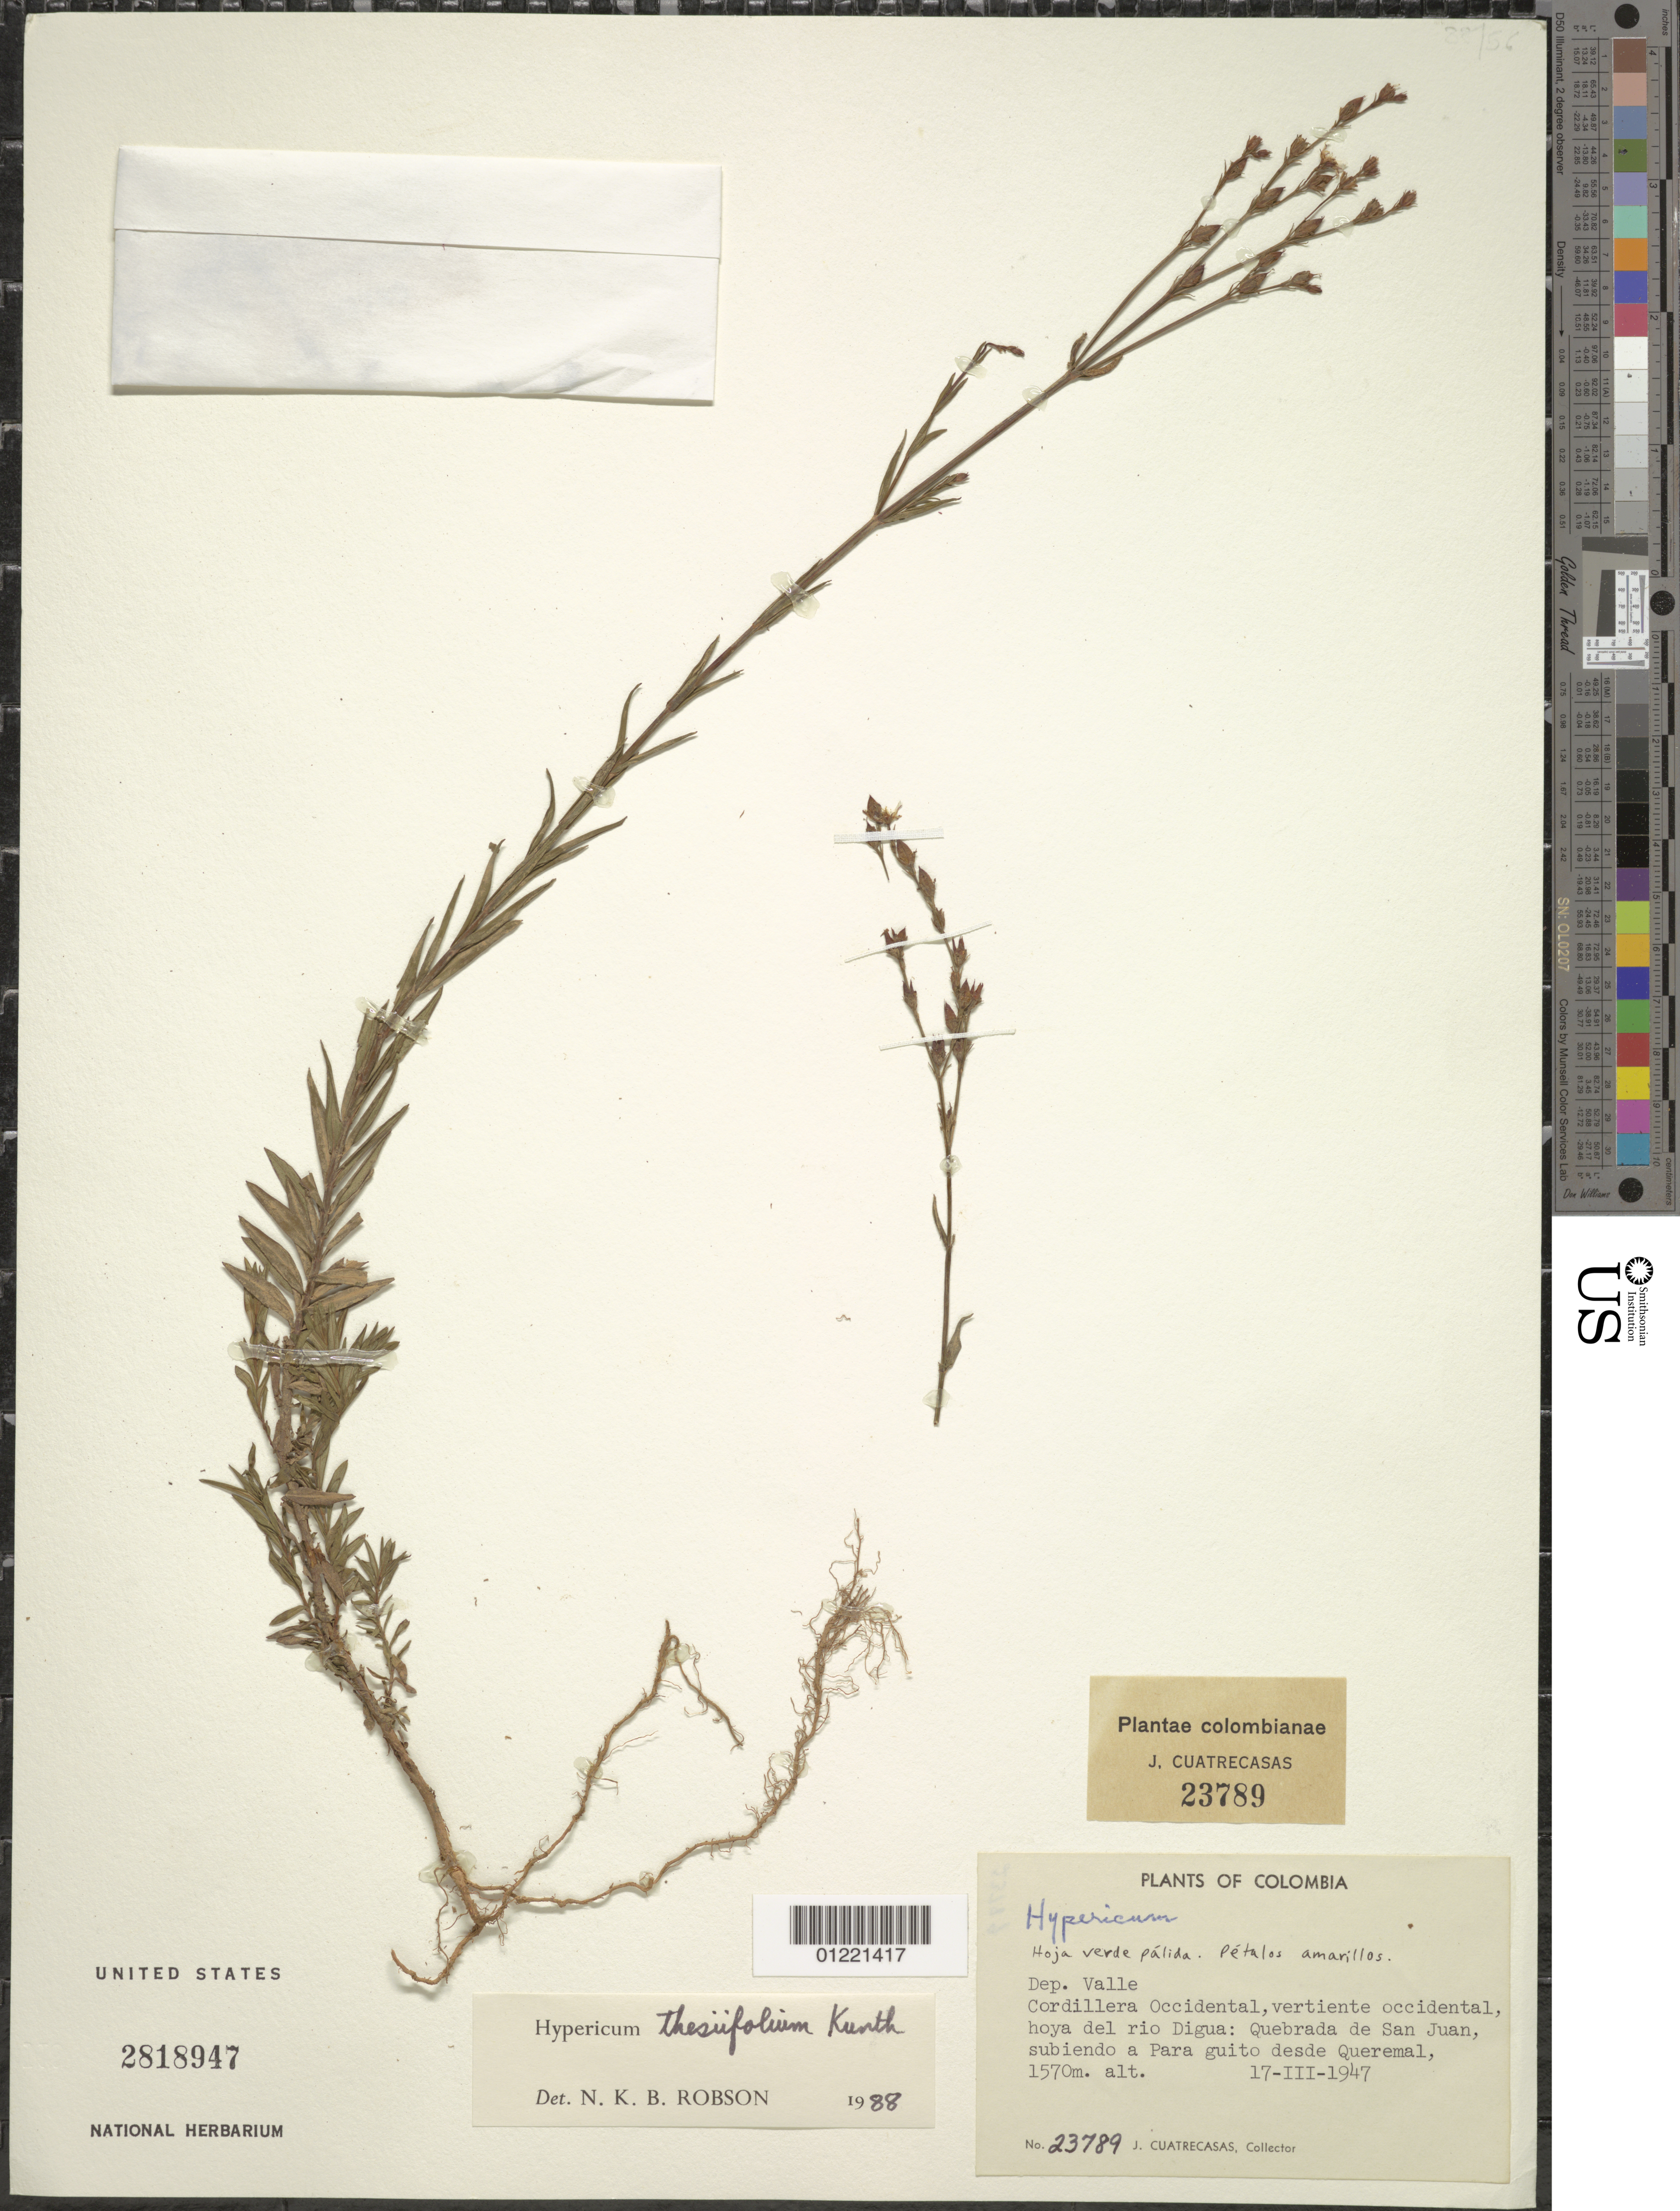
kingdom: Plantae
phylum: Tracheophyta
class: Magnoliopsida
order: Malpighiales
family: Hypericaceae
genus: Hypericum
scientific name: Hypericum thesiifolium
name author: Kunth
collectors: J. Cuatrecasas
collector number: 23789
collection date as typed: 17 March 1947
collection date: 1947-03-17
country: Colombia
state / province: Valle del Cauca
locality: Cordillera Occidental, vertiente occidental; hoya del rio Digua: Quebrada del San Juan, subiendo a Paraguita desde Queremal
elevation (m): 1570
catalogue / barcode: US 2818947